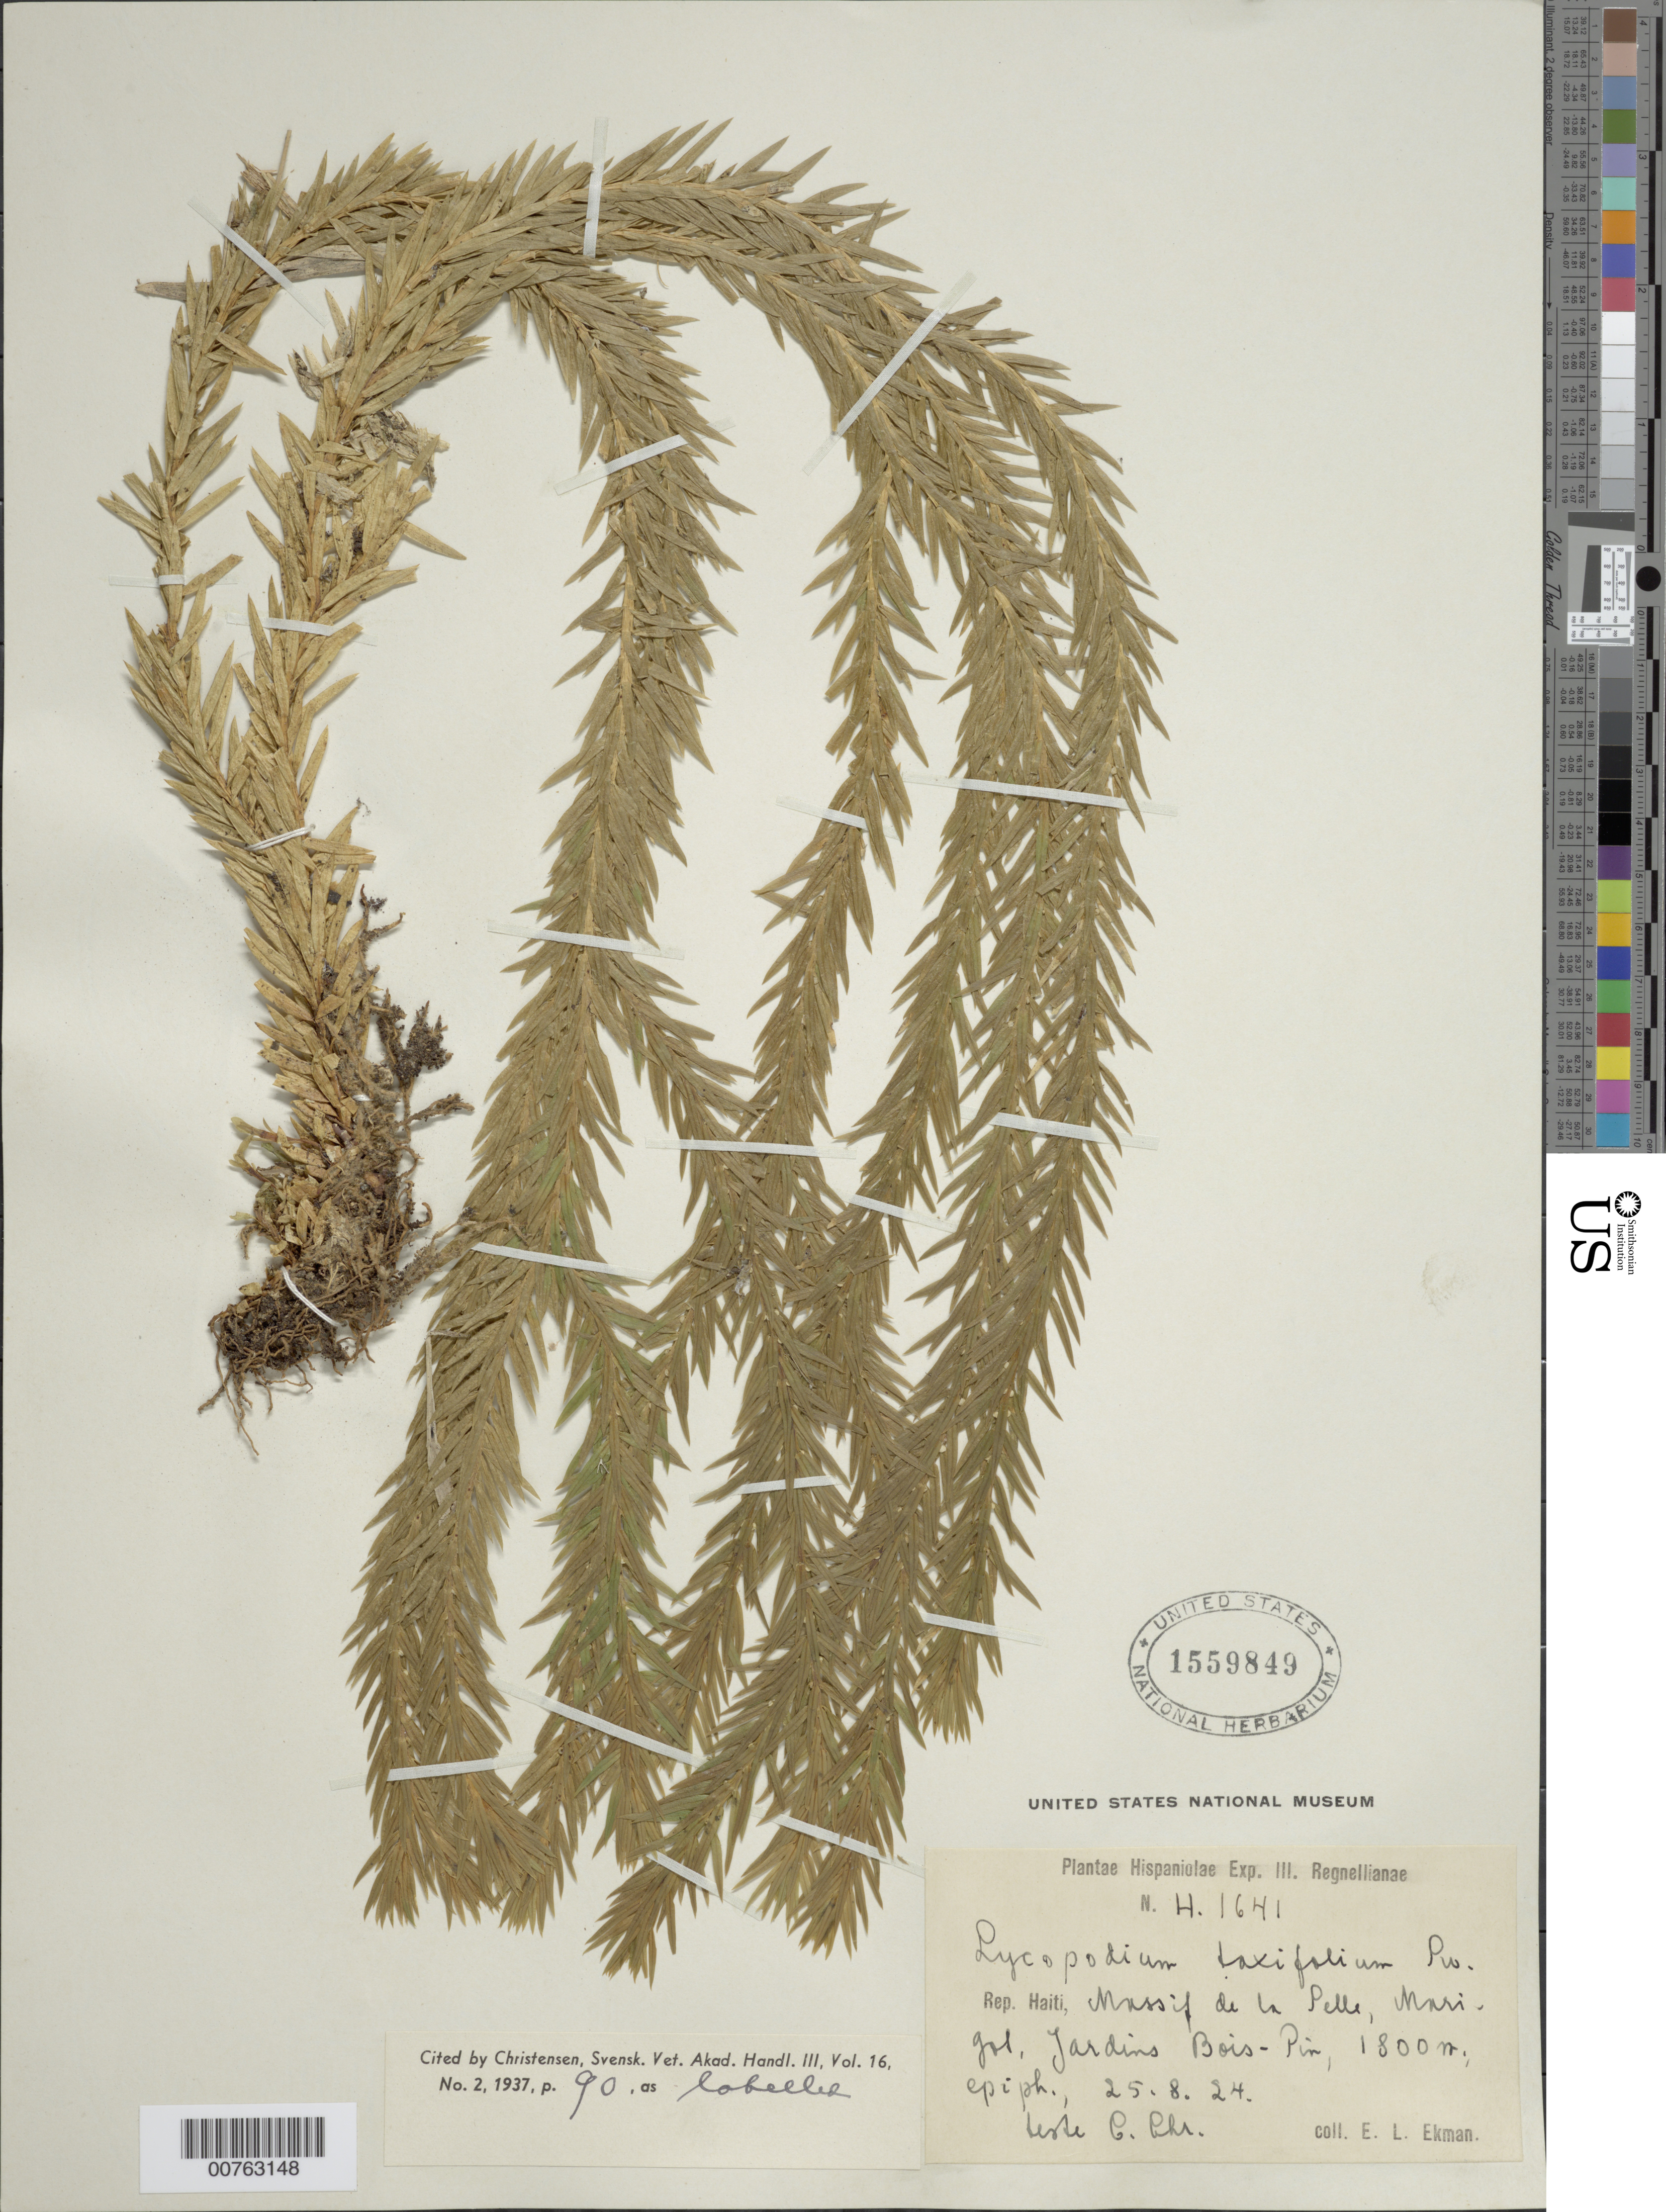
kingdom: Plantae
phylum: Tracheophyta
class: Lycopodiopsida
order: Lycopodiales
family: Lycopodiaceae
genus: Phlegmariurus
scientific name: Phlegmariurus taxifolius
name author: (Sw.) Á. Löve & D. Löve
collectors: E. L. Ekman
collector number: H 1641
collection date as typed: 25 Aug 1924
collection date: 1924-08-25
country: Haiti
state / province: Ouest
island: Hispaniola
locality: Massif de la Selle, Marigos, Jardins Bois-Pin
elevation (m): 1800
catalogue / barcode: US 1559849